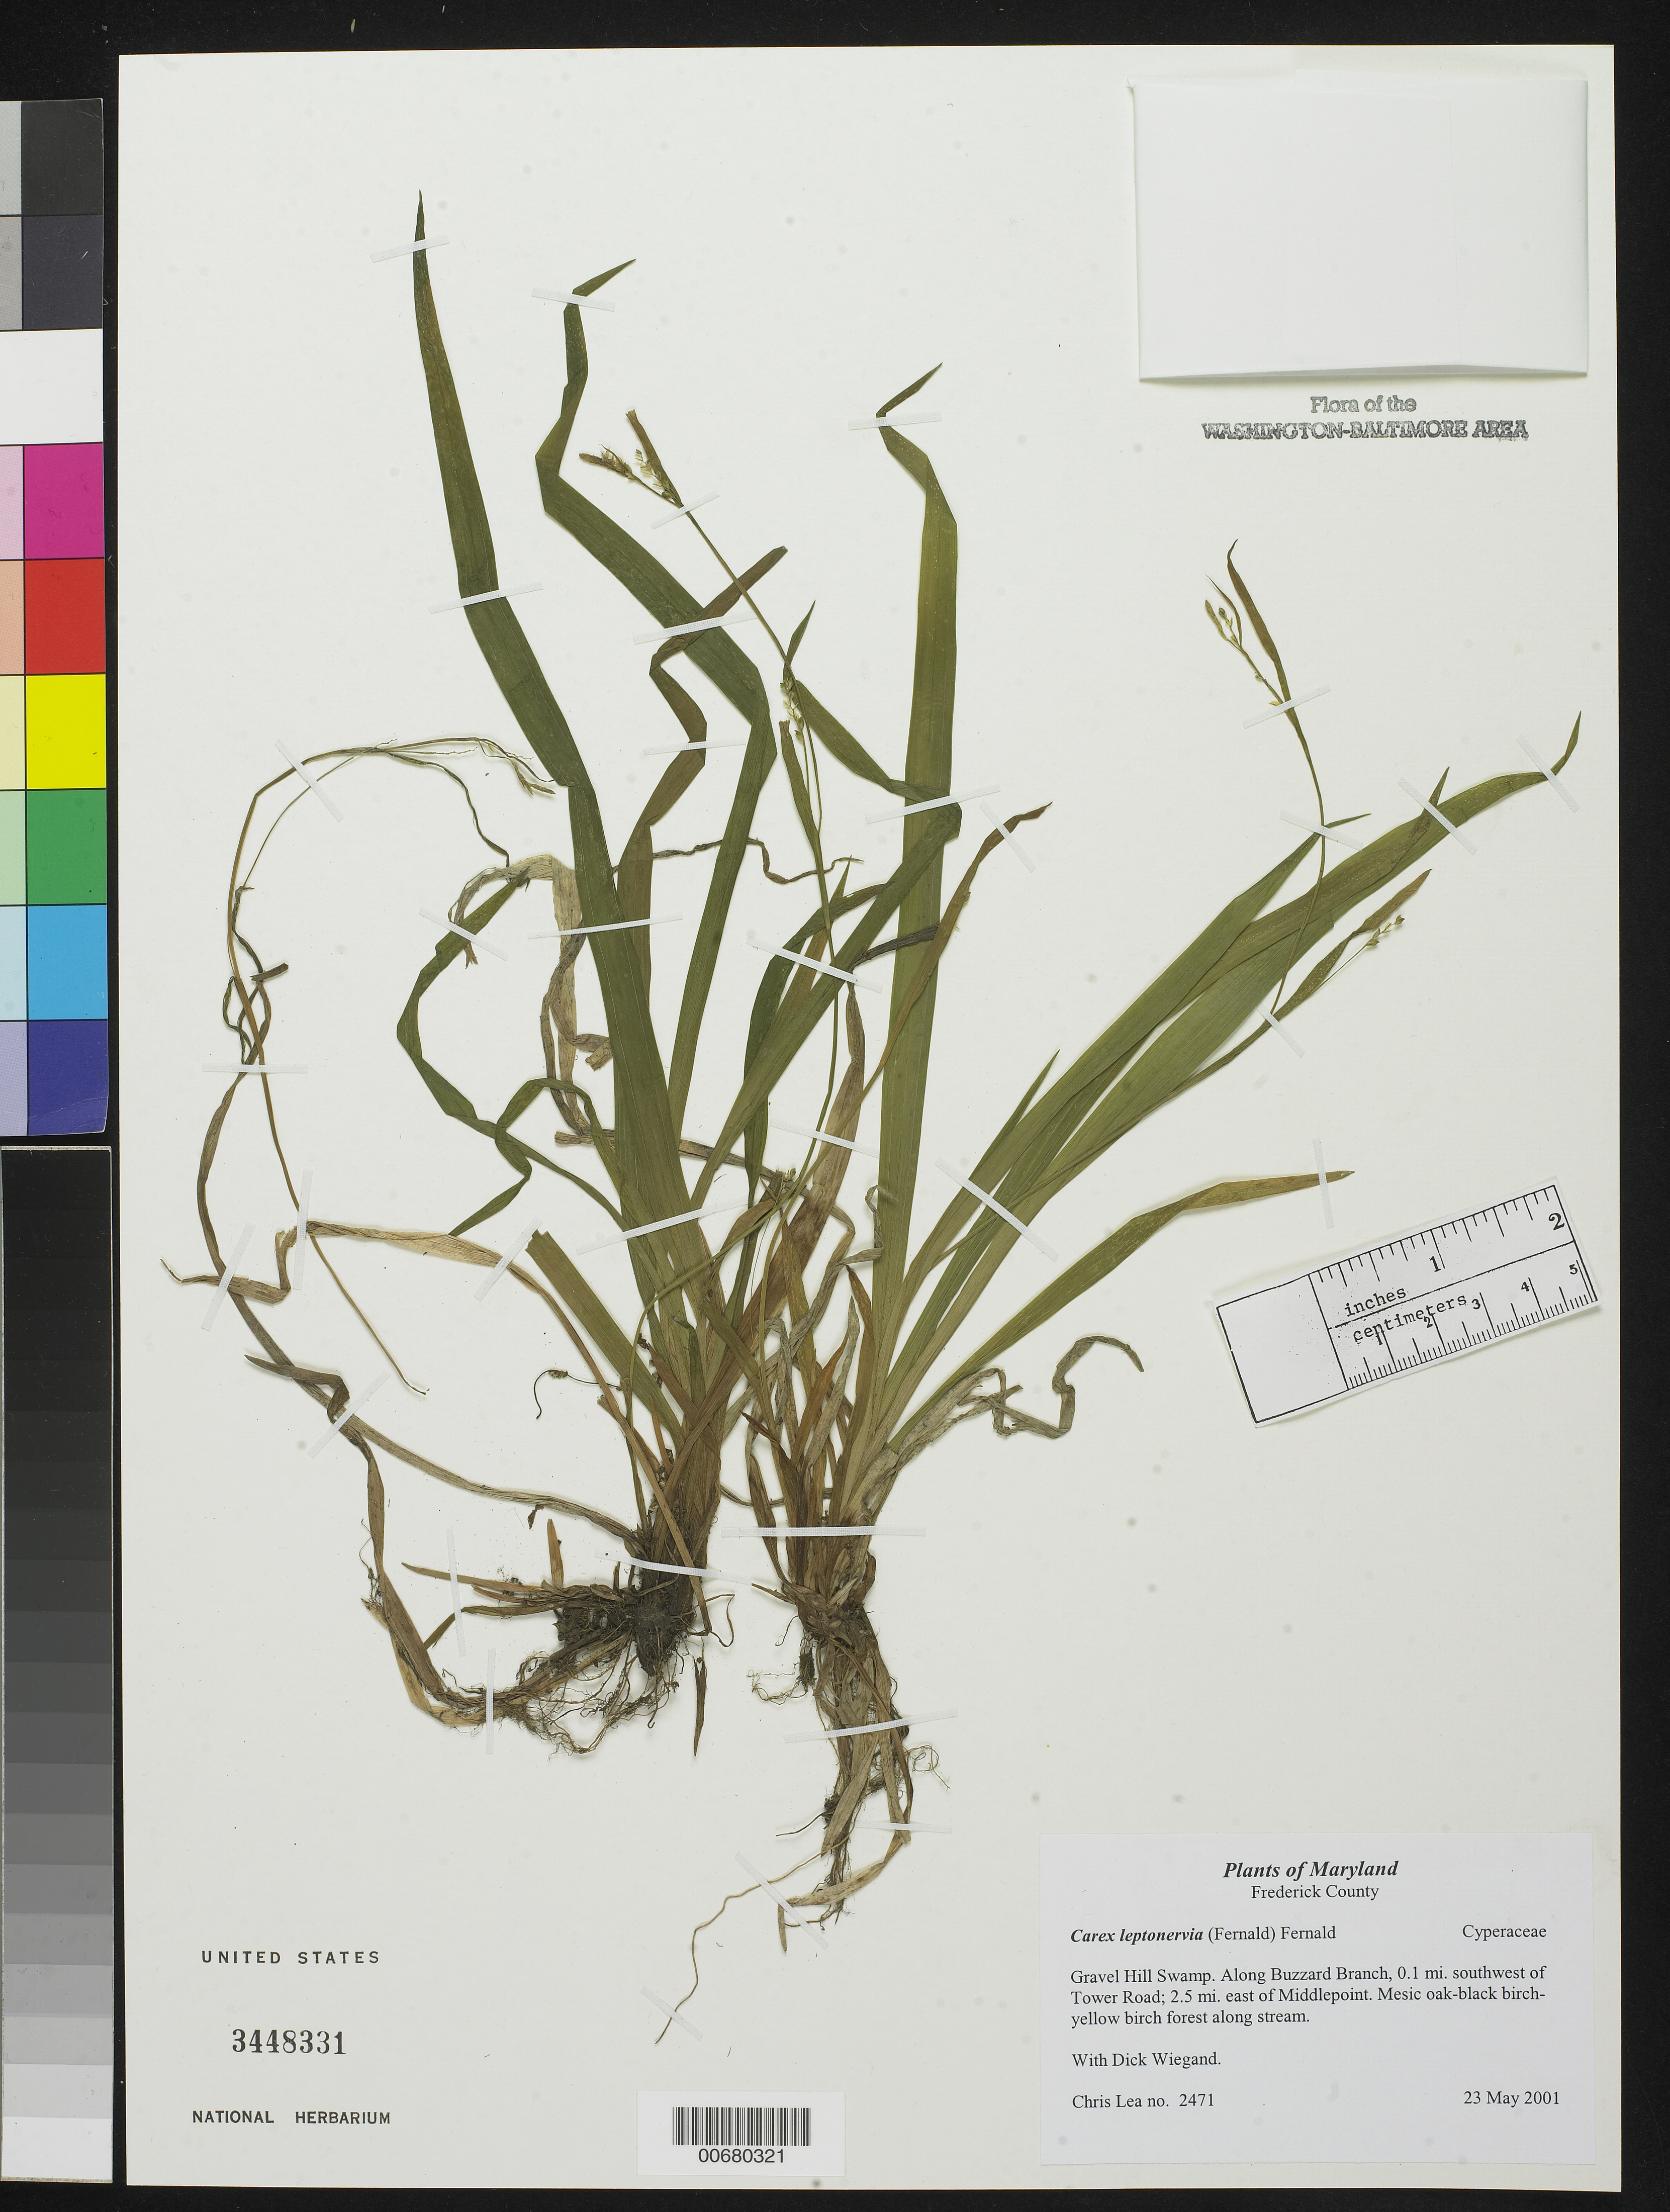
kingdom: Plantae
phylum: Tracheophyta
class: Liliopsida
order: Poales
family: Cyperaceae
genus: Carex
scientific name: Carex leptonervia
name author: (Fernald) Fernald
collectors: C. Lea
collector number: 2471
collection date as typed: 23 May 2001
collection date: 2001-05-23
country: United States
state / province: Maryland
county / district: Frederick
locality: Gravel Hill Swamp. Along Buzzard Branch, 0.1 mi. southwest of Tower Road; 2.5 mi. east of Middlepoint.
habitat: Mesic oak-black birch-yellow birch forest along stream.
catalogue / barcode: US 3448331